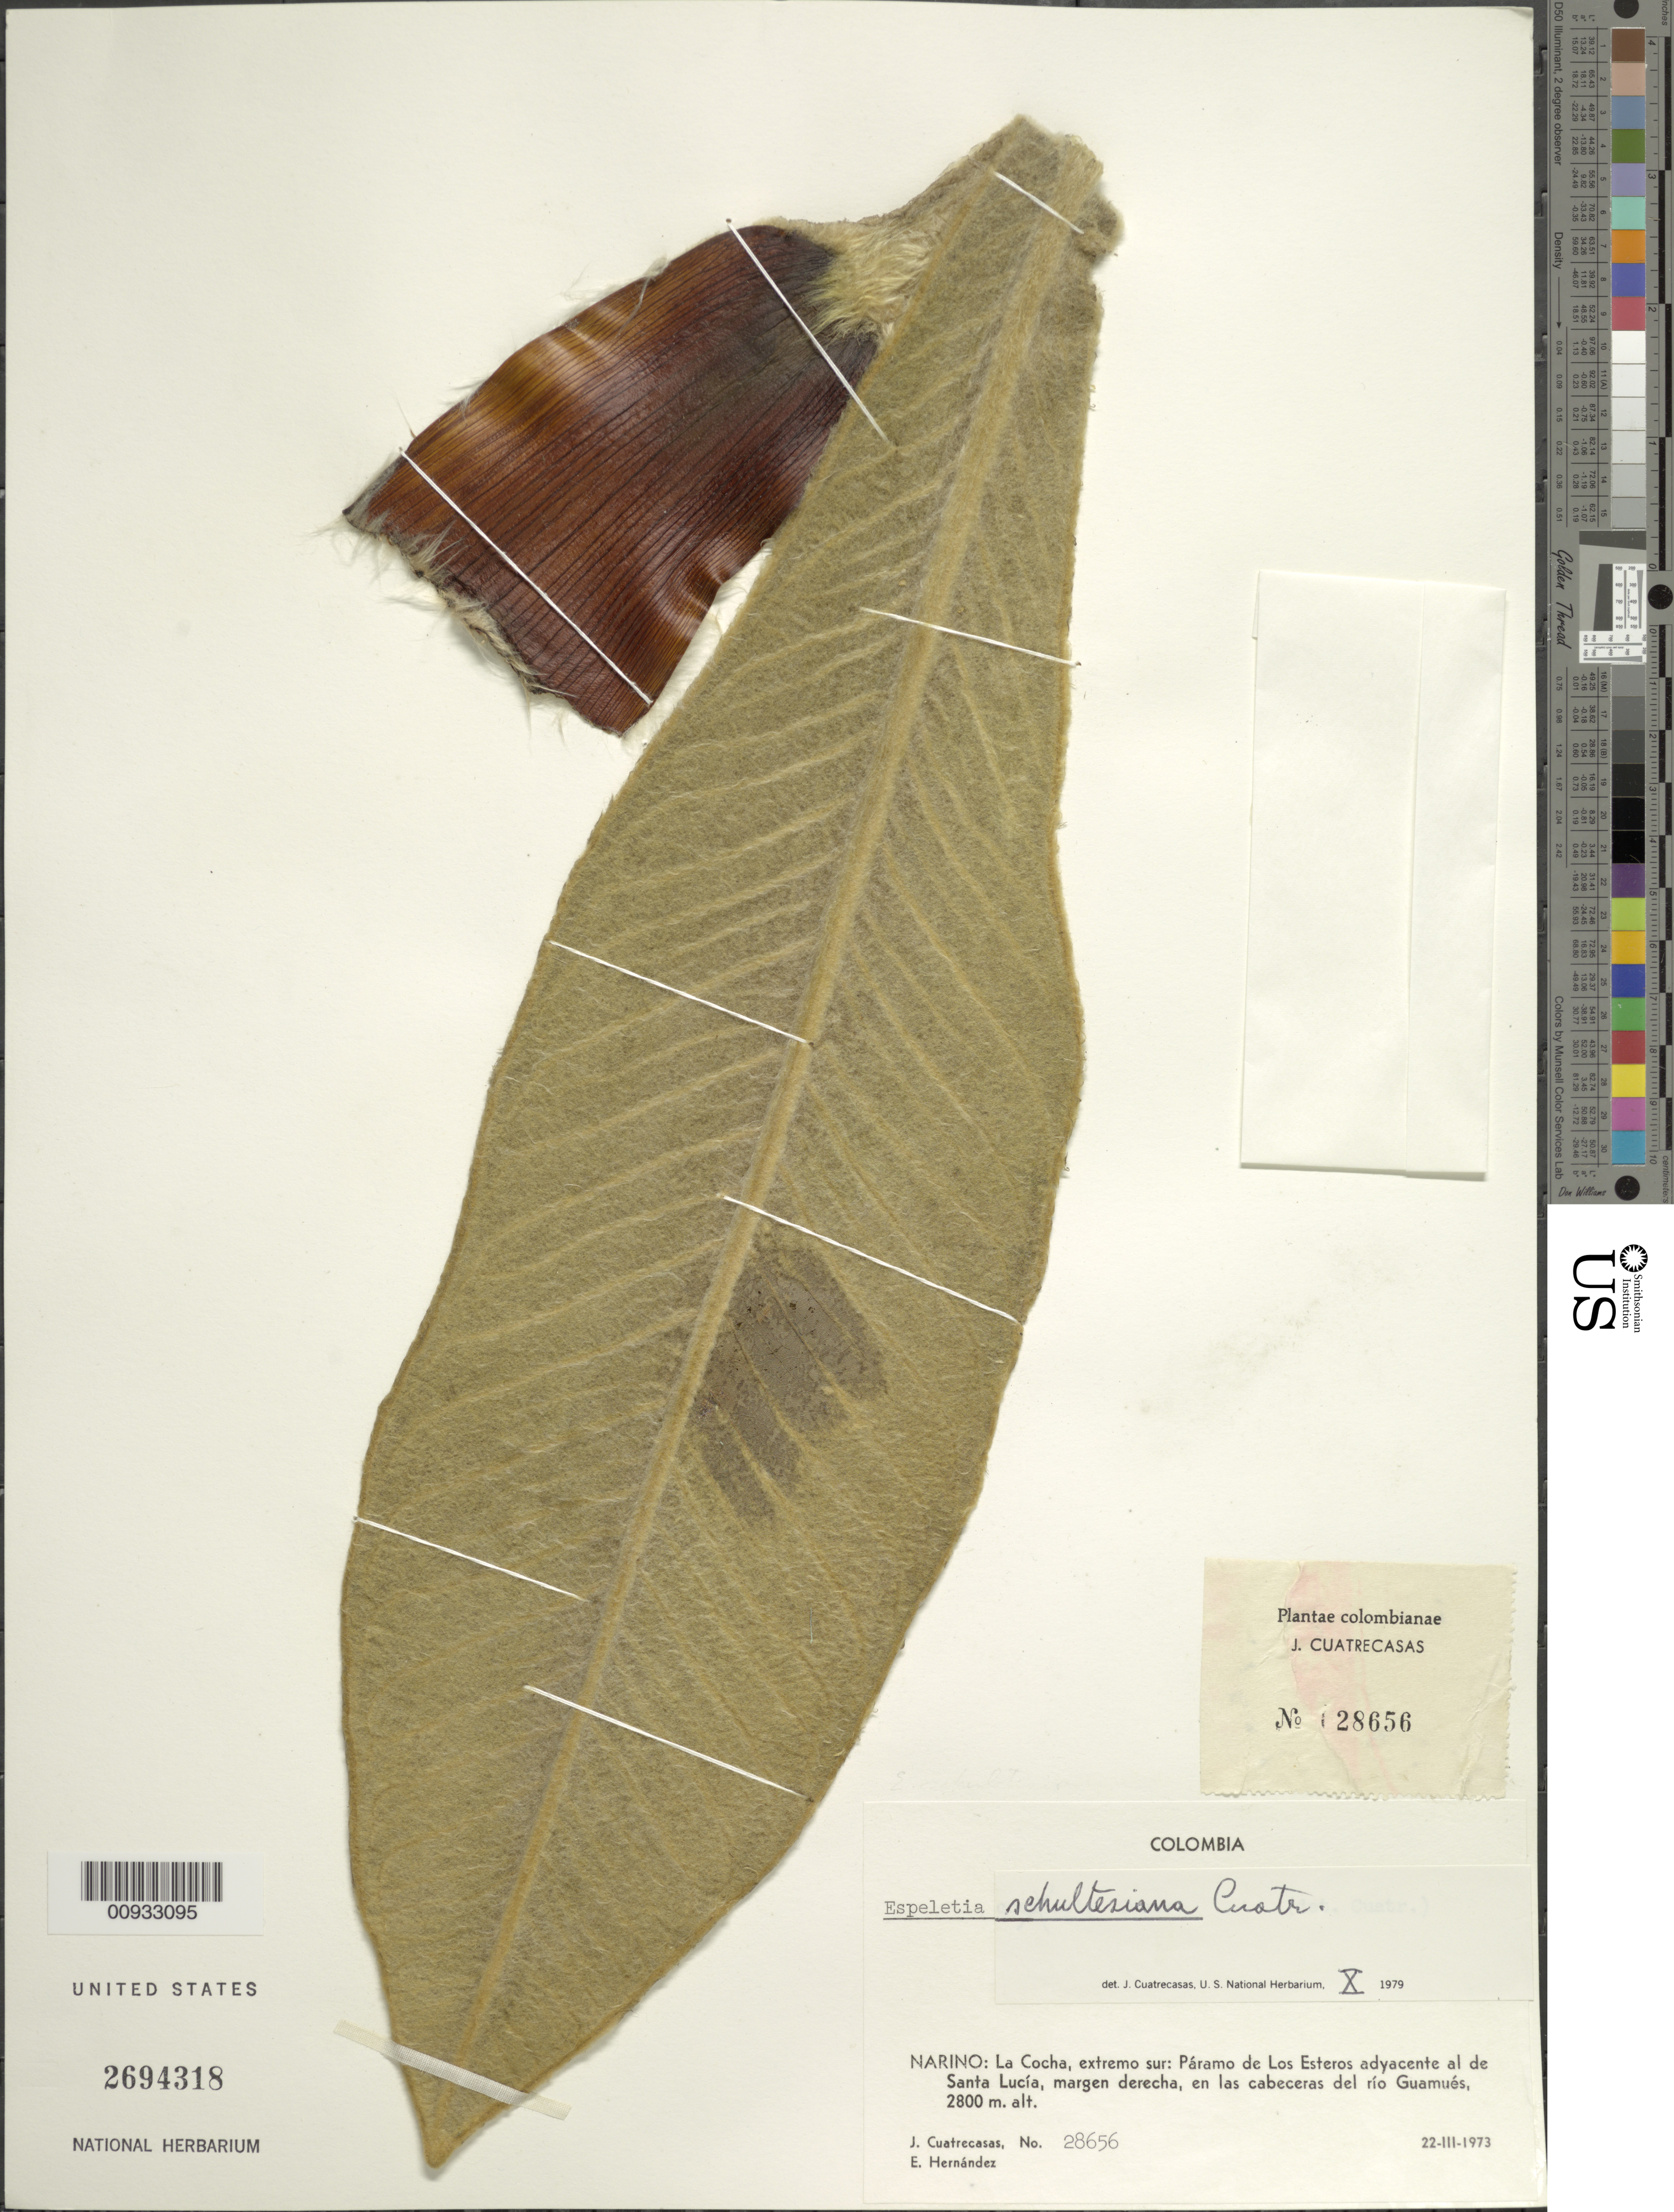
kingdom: Plantae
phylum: Tracheophyta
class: Magnoliopsida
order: Asterales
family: Asteraceae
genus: Espeletia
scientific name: Espeletia schultesiana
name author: Cuatrec.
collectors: J. Cuatrecasas & E. Hernández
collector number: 28656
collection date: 1973-03-22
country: Colombia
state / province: Nariño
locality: La Cocha, extremo sur, Paramo de Los Esteros adyacente al de Santa Lucia, margen derecha, en las cabeceras del rio Guamues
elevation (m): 2800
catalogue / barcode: US 2694318